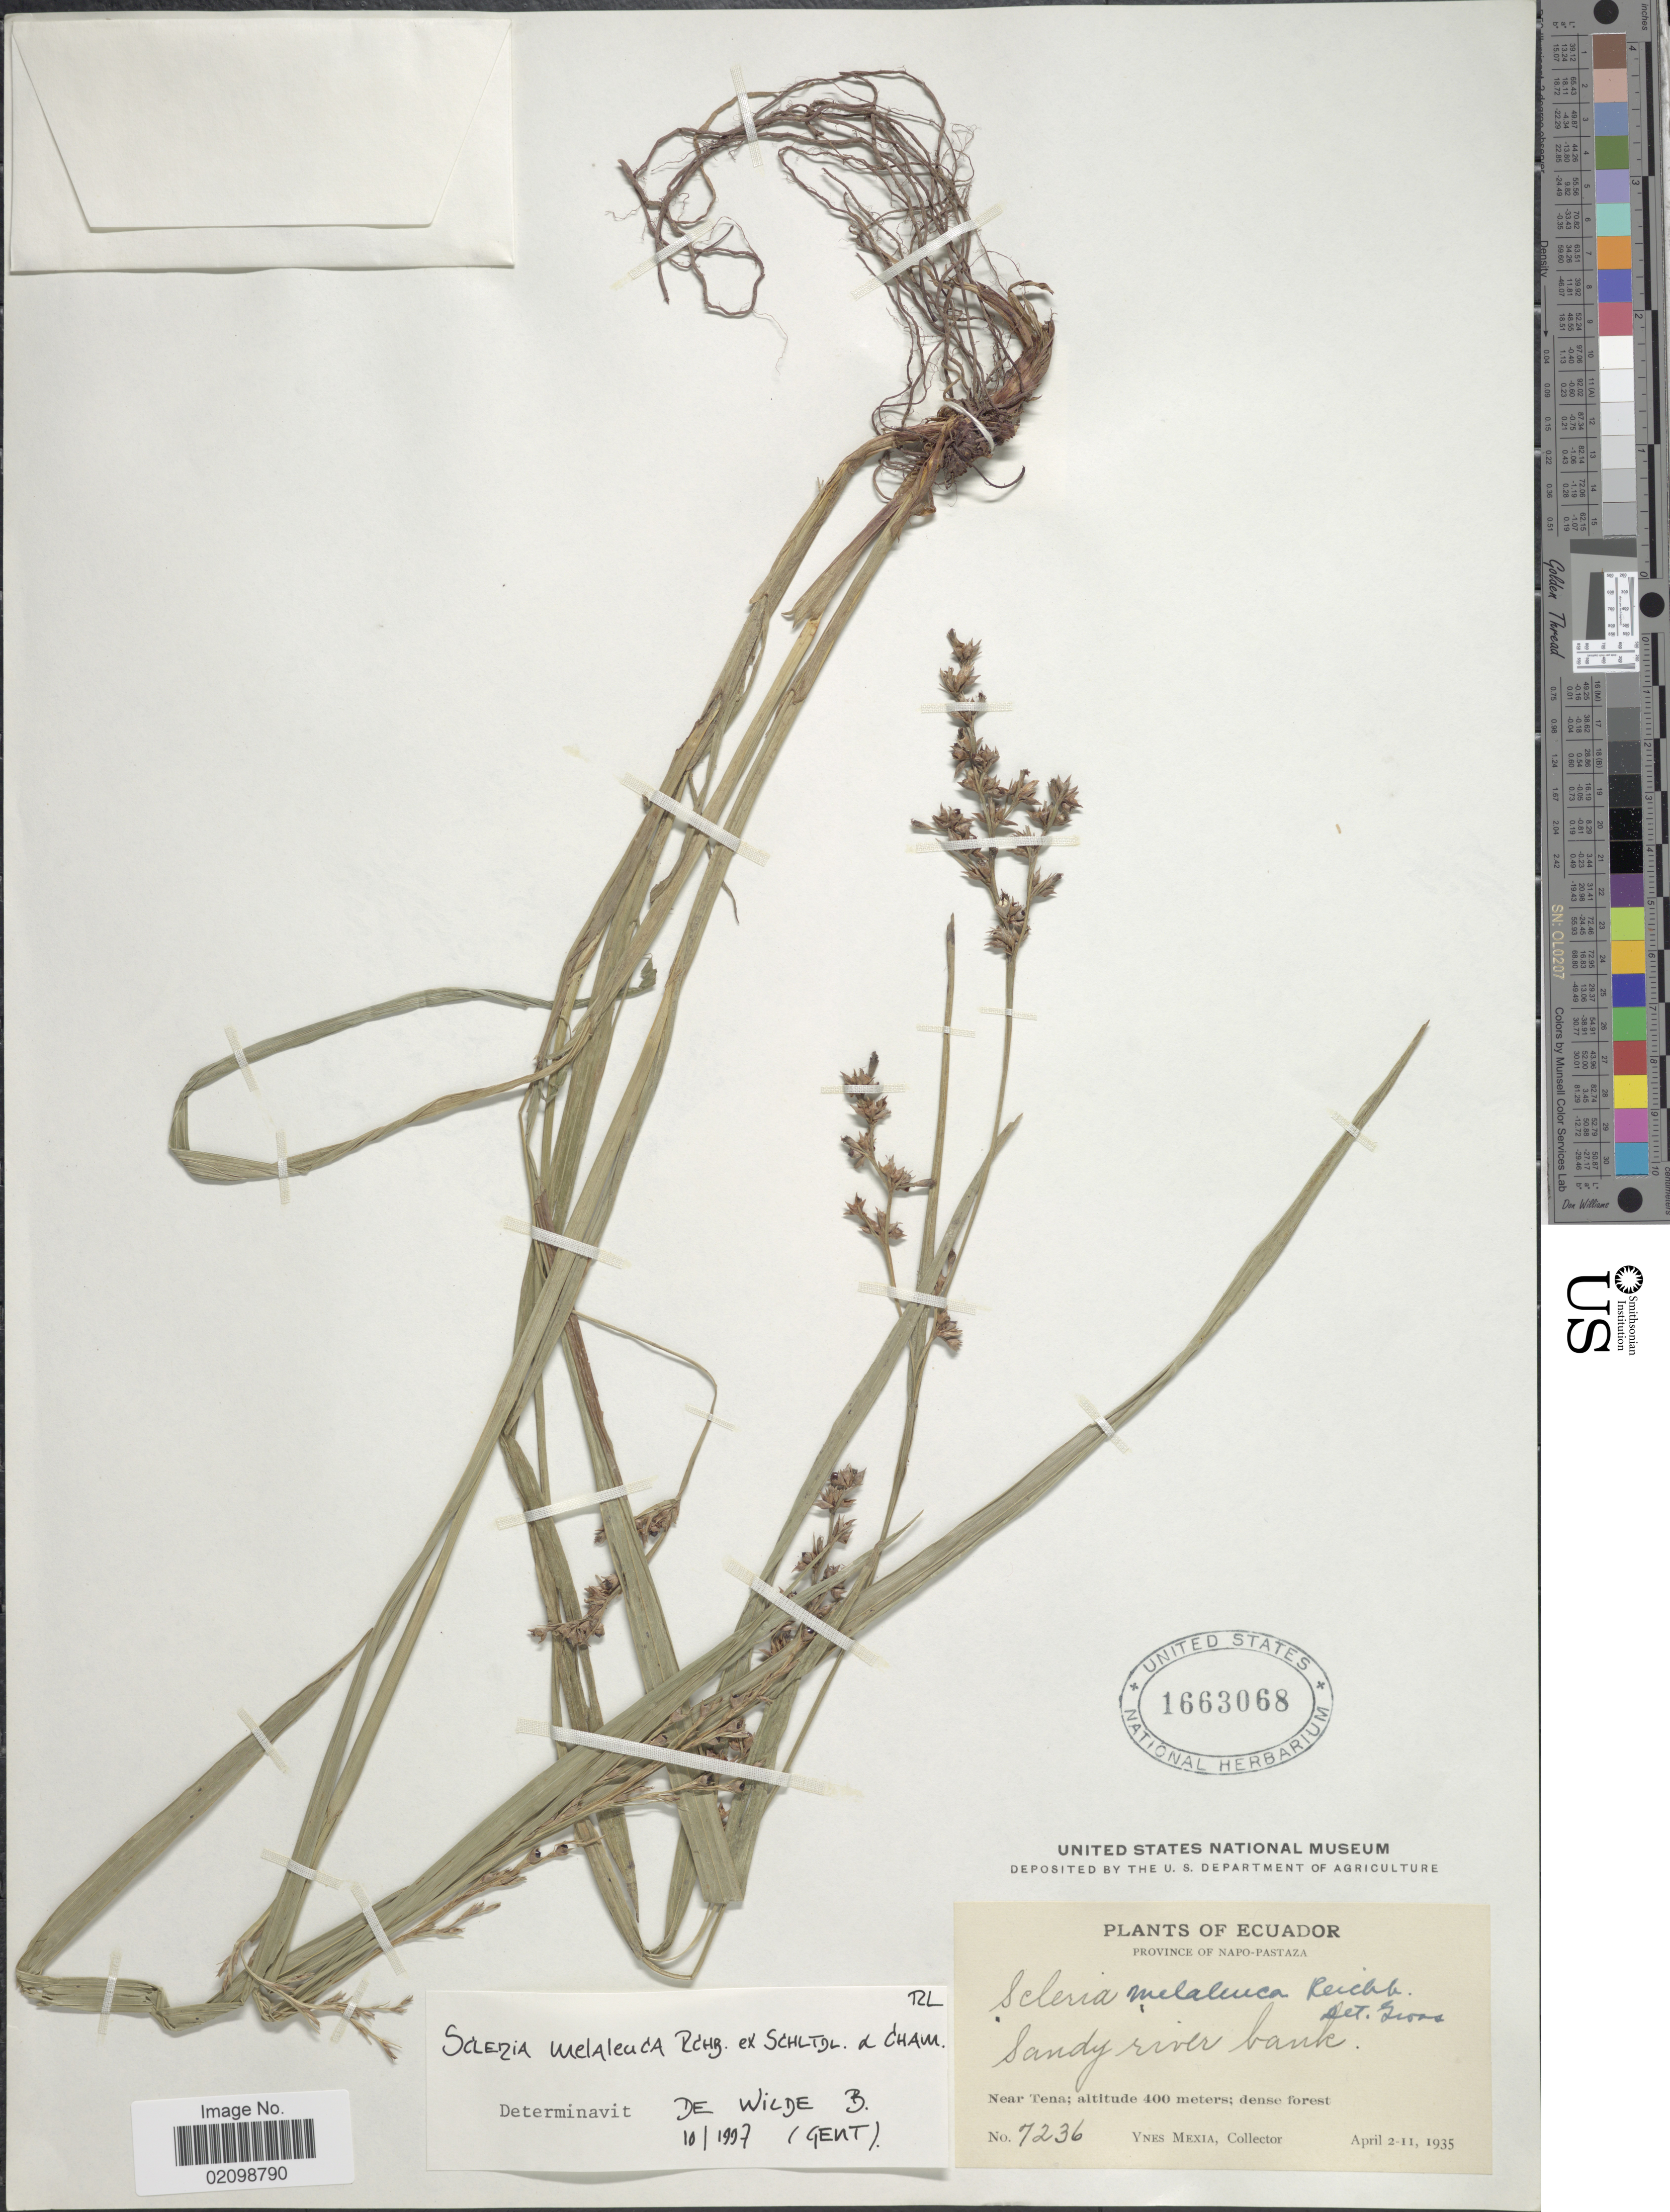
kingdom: Plantae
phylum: Tracheophyta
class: Liliopsida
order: Poales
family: Cyperaceae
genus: Scleria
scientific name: Scleria gaertneri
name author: Raddi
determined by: Strong, Mark T., (BOT), Smithsonian Institution - National Museum of Natural History (UNITED STATES)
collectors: Y. Mexia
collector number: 7236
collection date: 1935-04-02/1935-04-11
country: Ecuador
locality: Napo-Pastaza, near Tena. Sandy river bank.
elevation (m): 400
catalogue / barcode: US 1663068